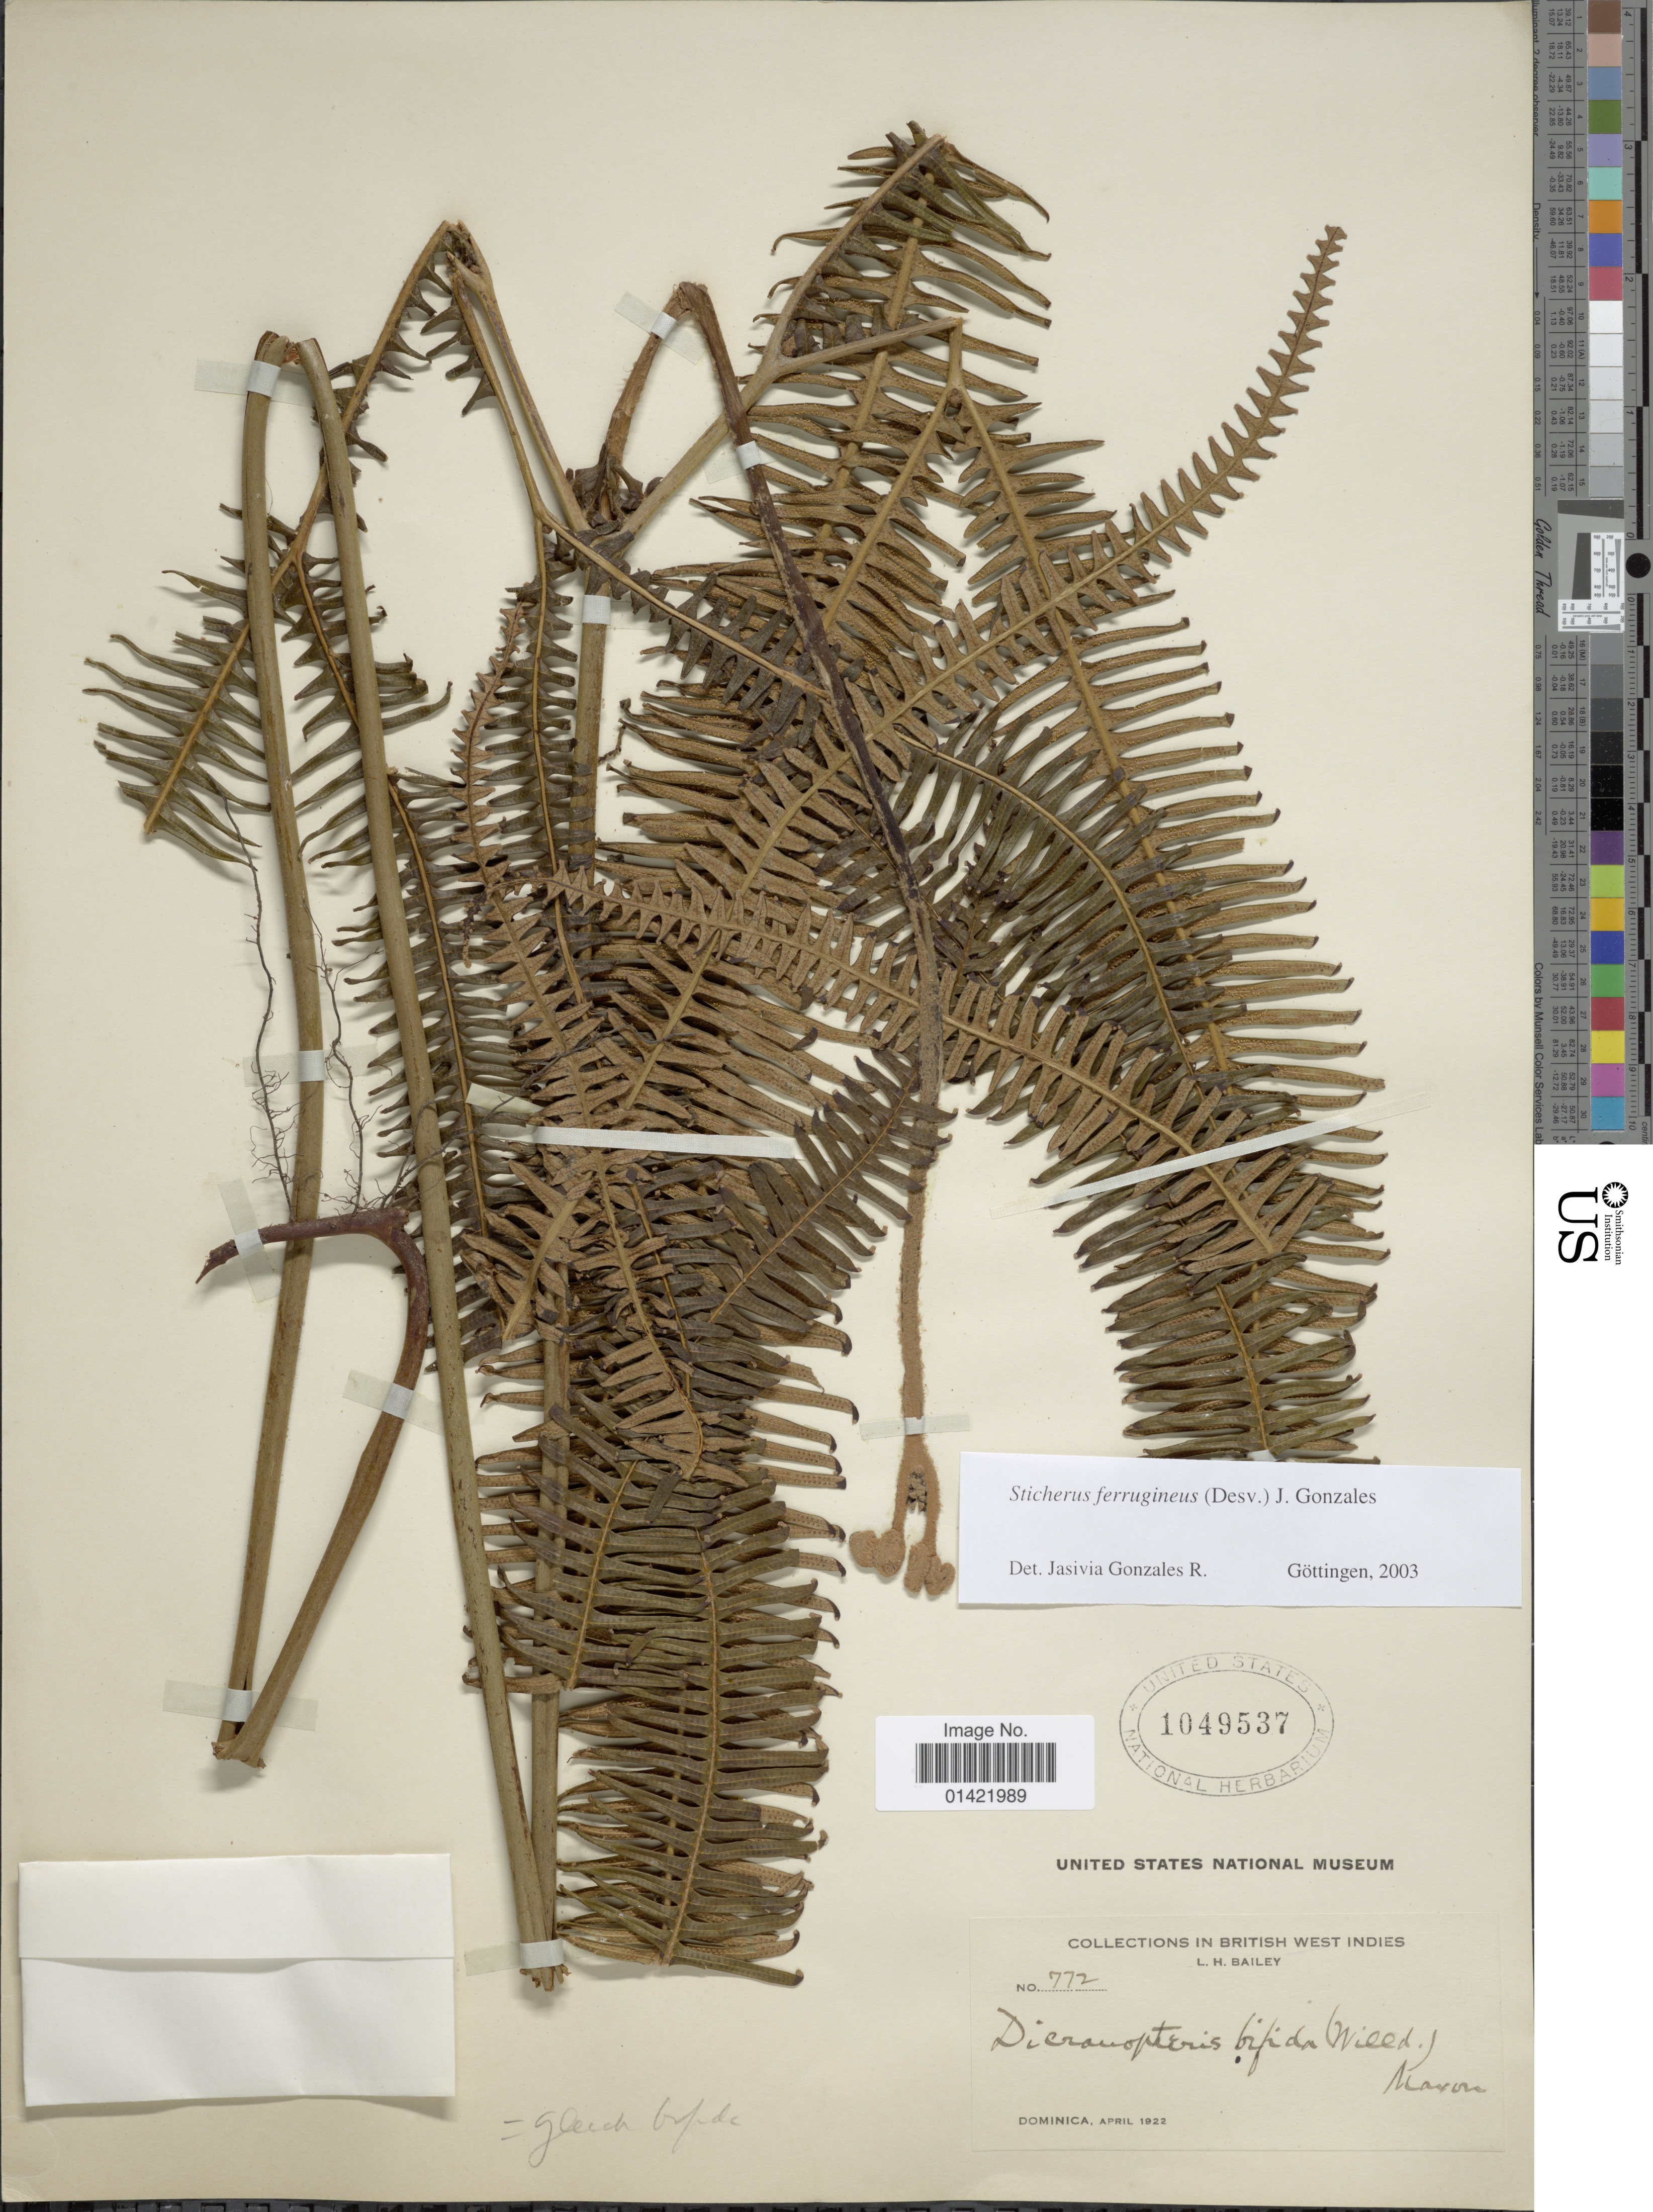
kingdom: Plantae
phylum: Tracheophyta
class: Polypodiopsida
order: Gleicheniales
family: Gleicheniaceae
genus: Sticherus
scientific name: Sticherus ferrugineus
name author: (Desv.) J. Gonzales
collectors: L. H. Bailey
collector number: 772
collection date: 1922-04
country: Dominica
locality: British West Indies.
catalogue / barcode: US 1049537